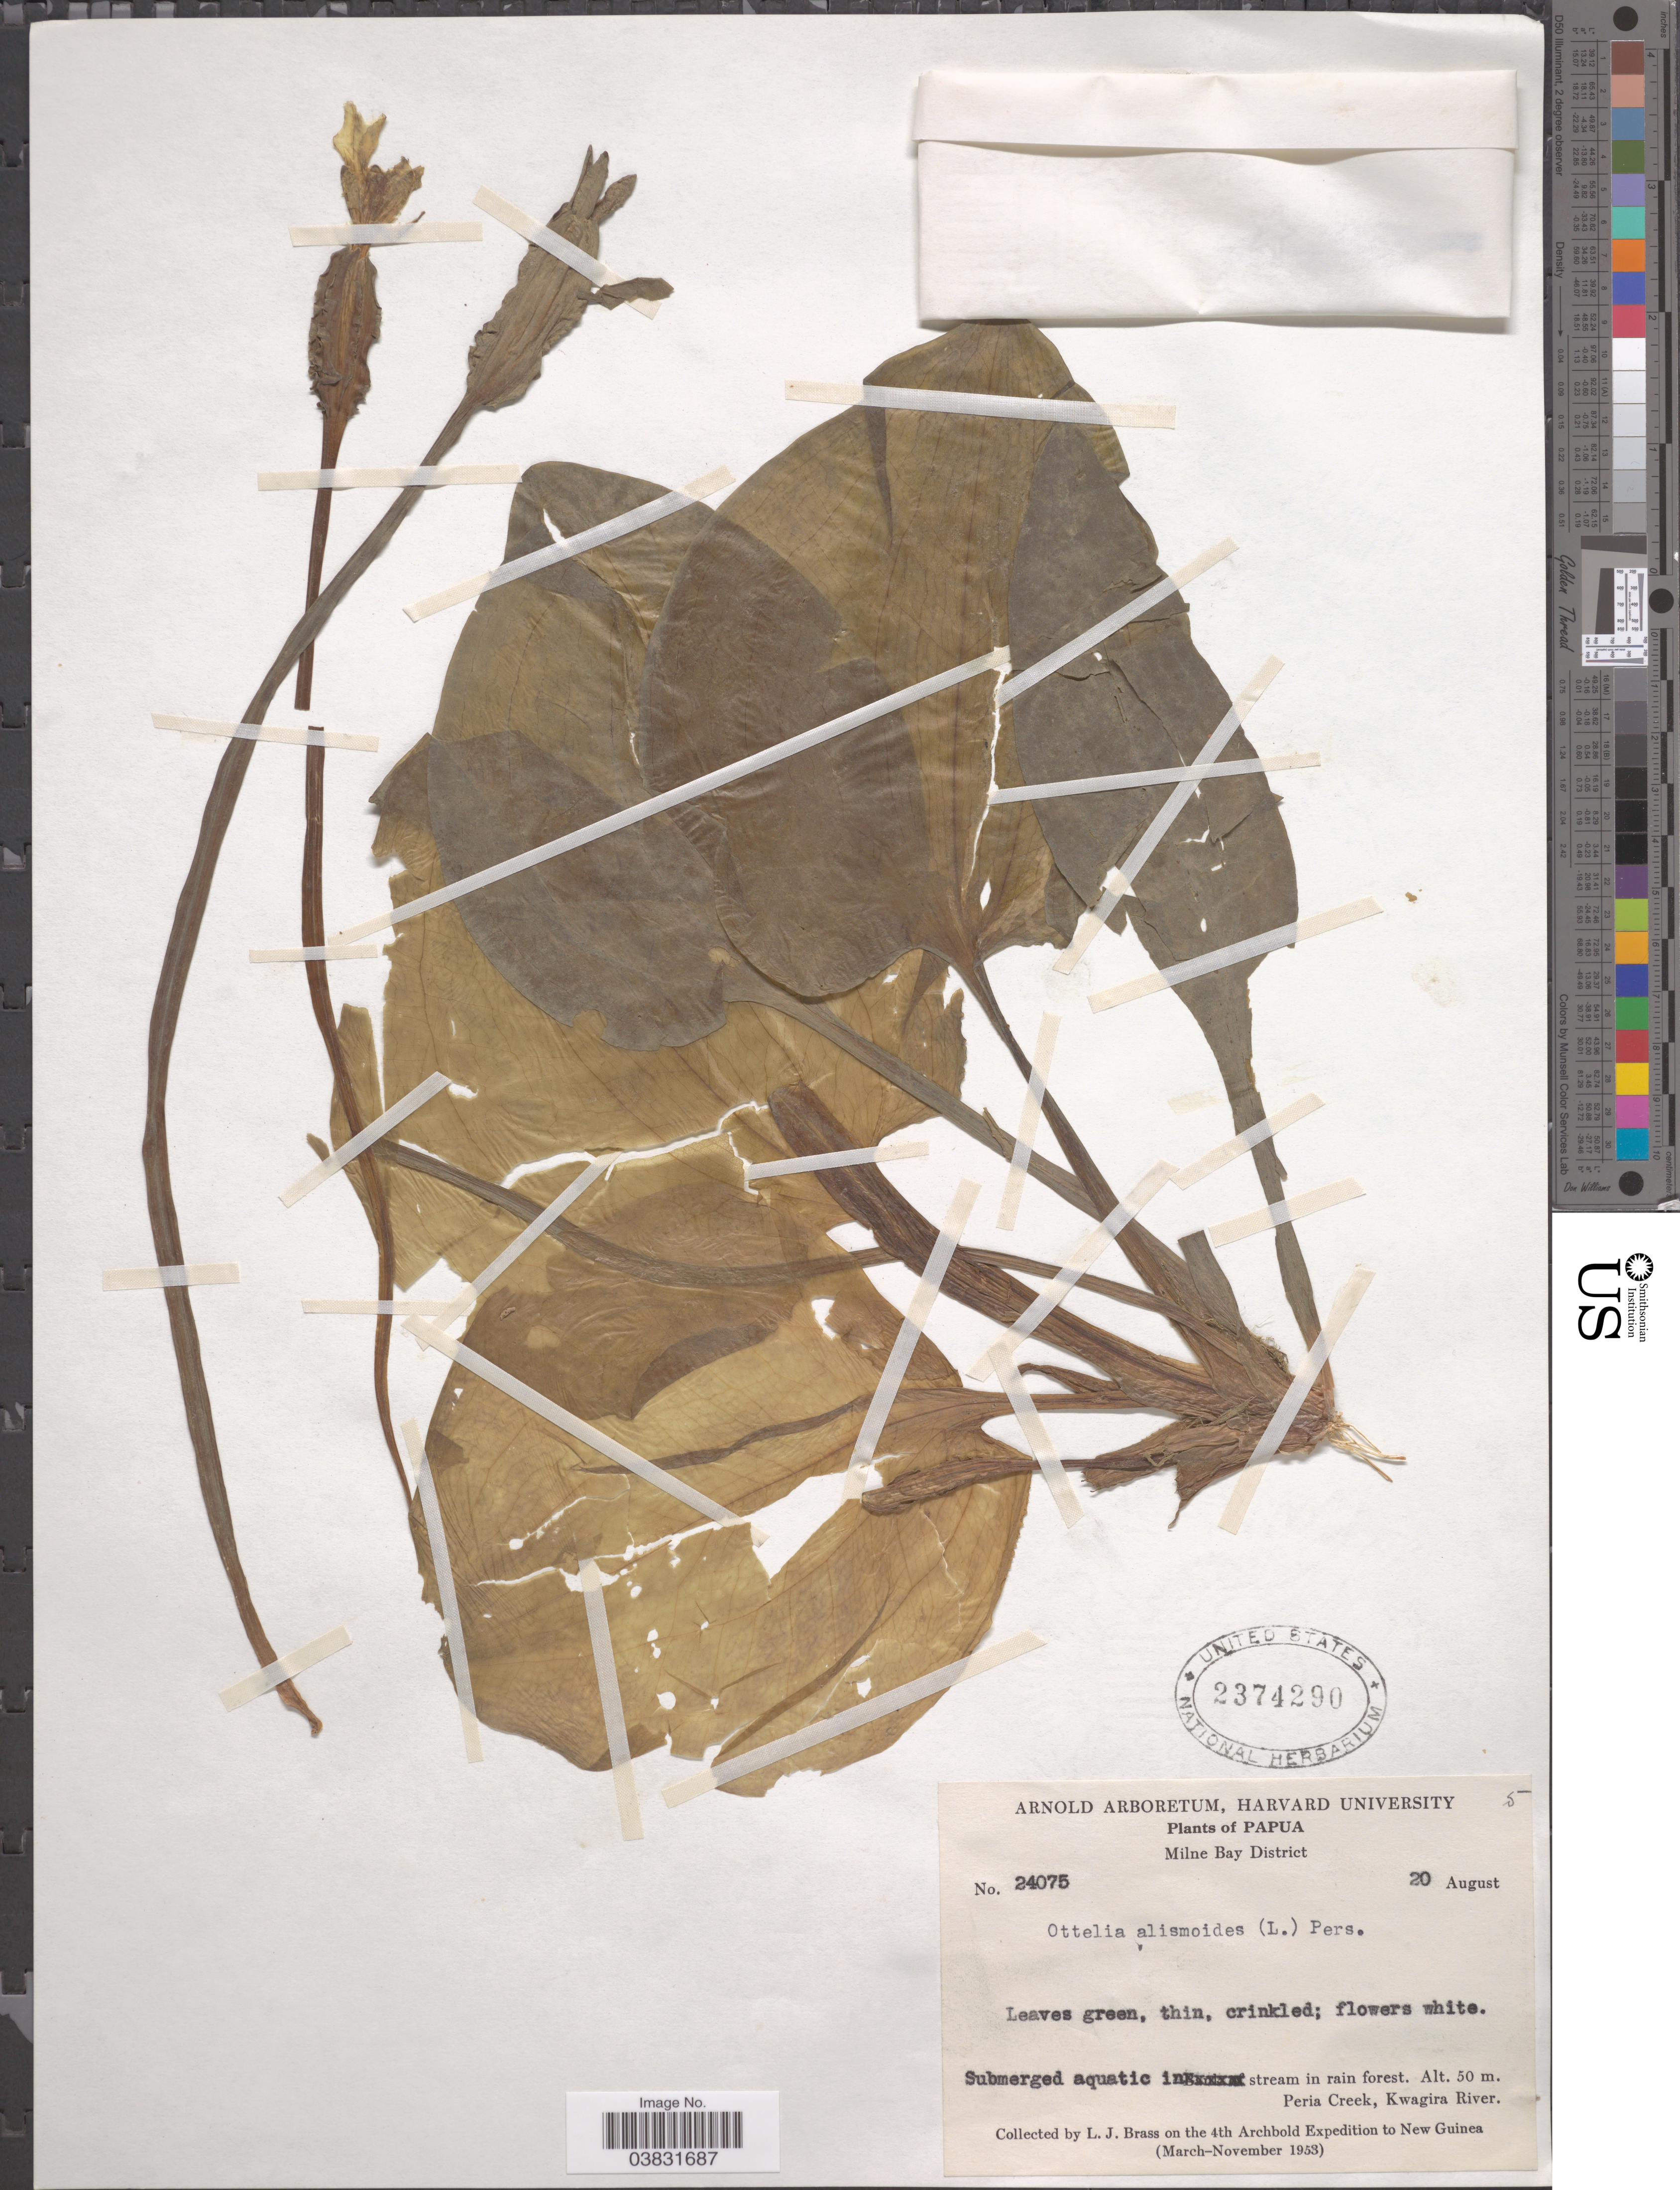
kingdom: Plantae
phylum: Tracheophyta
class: Liliopsida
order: Alismatales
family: Hydrocharitaceae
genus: Ottelia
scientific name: Ottelia alismoides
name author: Pers.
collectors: L. J. Brass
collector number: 24075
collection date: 1953-08-20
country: Papua New Guinea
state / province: Milne Bay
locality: Milne Bay District. Peria Creek, Kwagira River. New Guinea.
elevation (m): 50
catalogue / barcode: US 2374290